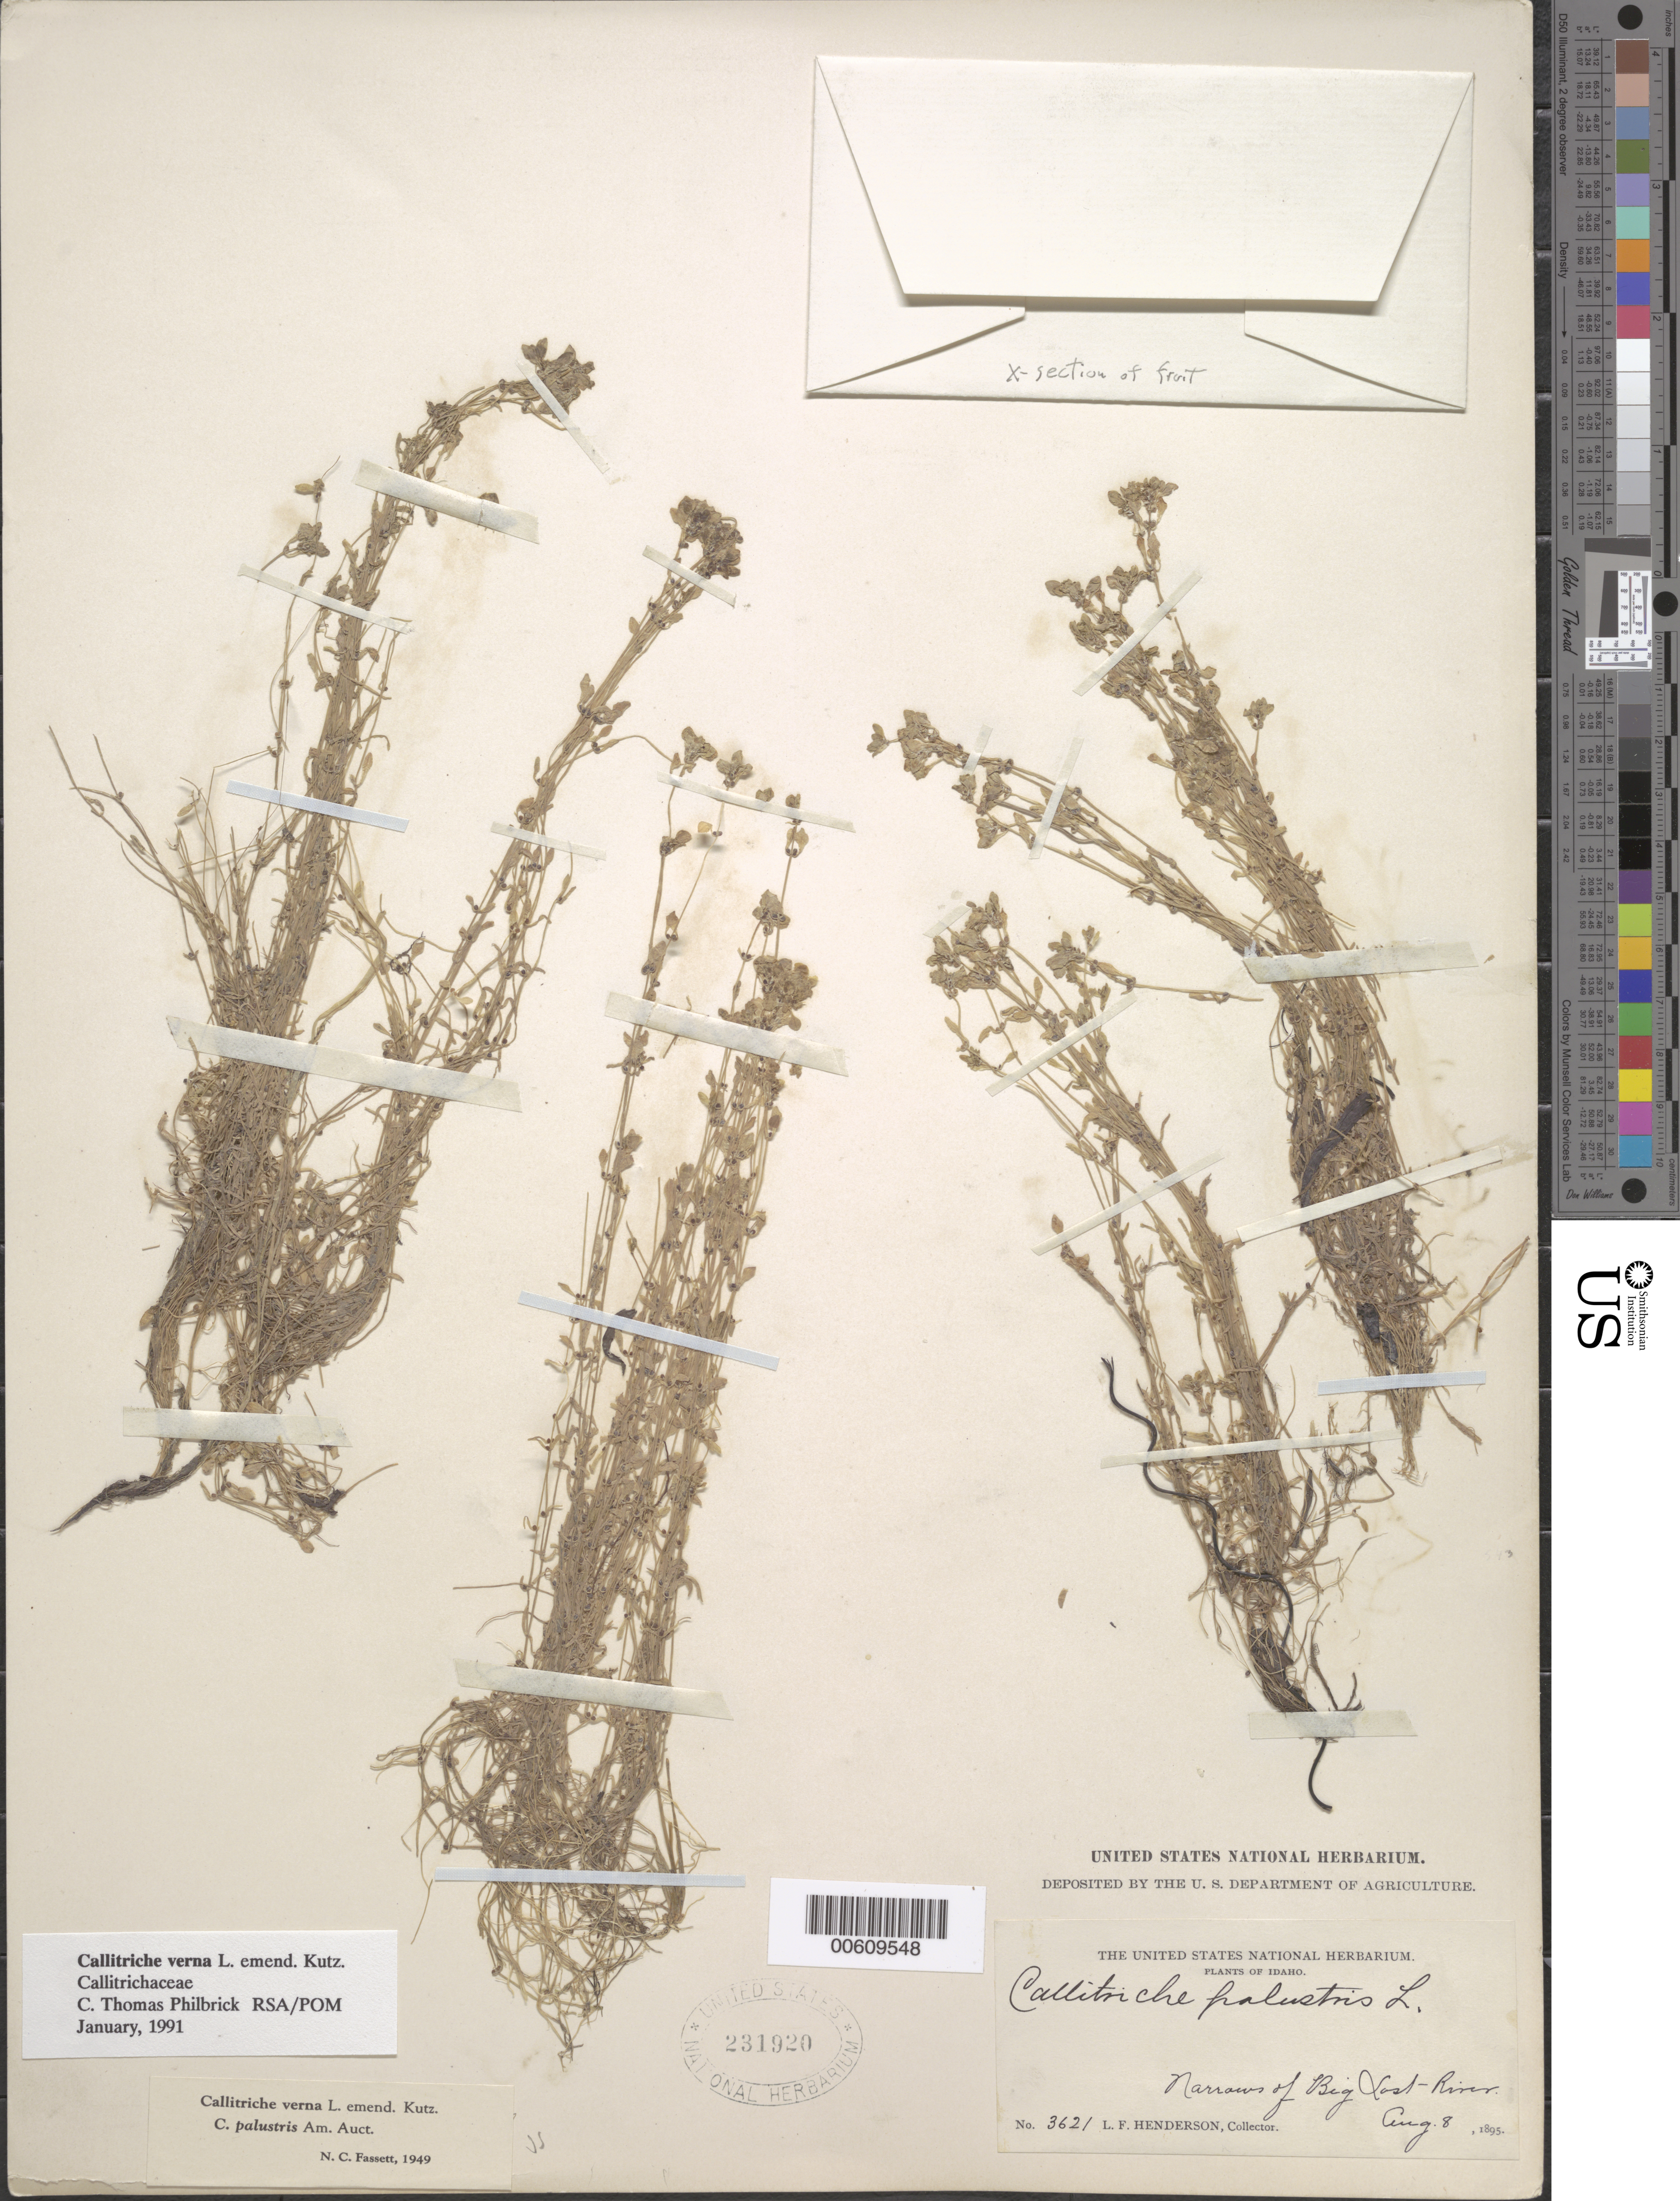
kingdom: Plantae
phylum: Tracheophyta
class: Magnoliopsida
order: Lamiales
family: Plantaginaceae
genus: Callitriche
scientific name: Callitriche verna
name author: L.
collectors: L. F. Henderson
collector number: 3621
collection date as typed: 08 Aug 1895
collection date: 1895-08-08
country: United States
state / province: Idaho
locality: Big Lost River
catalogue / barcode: US 231920